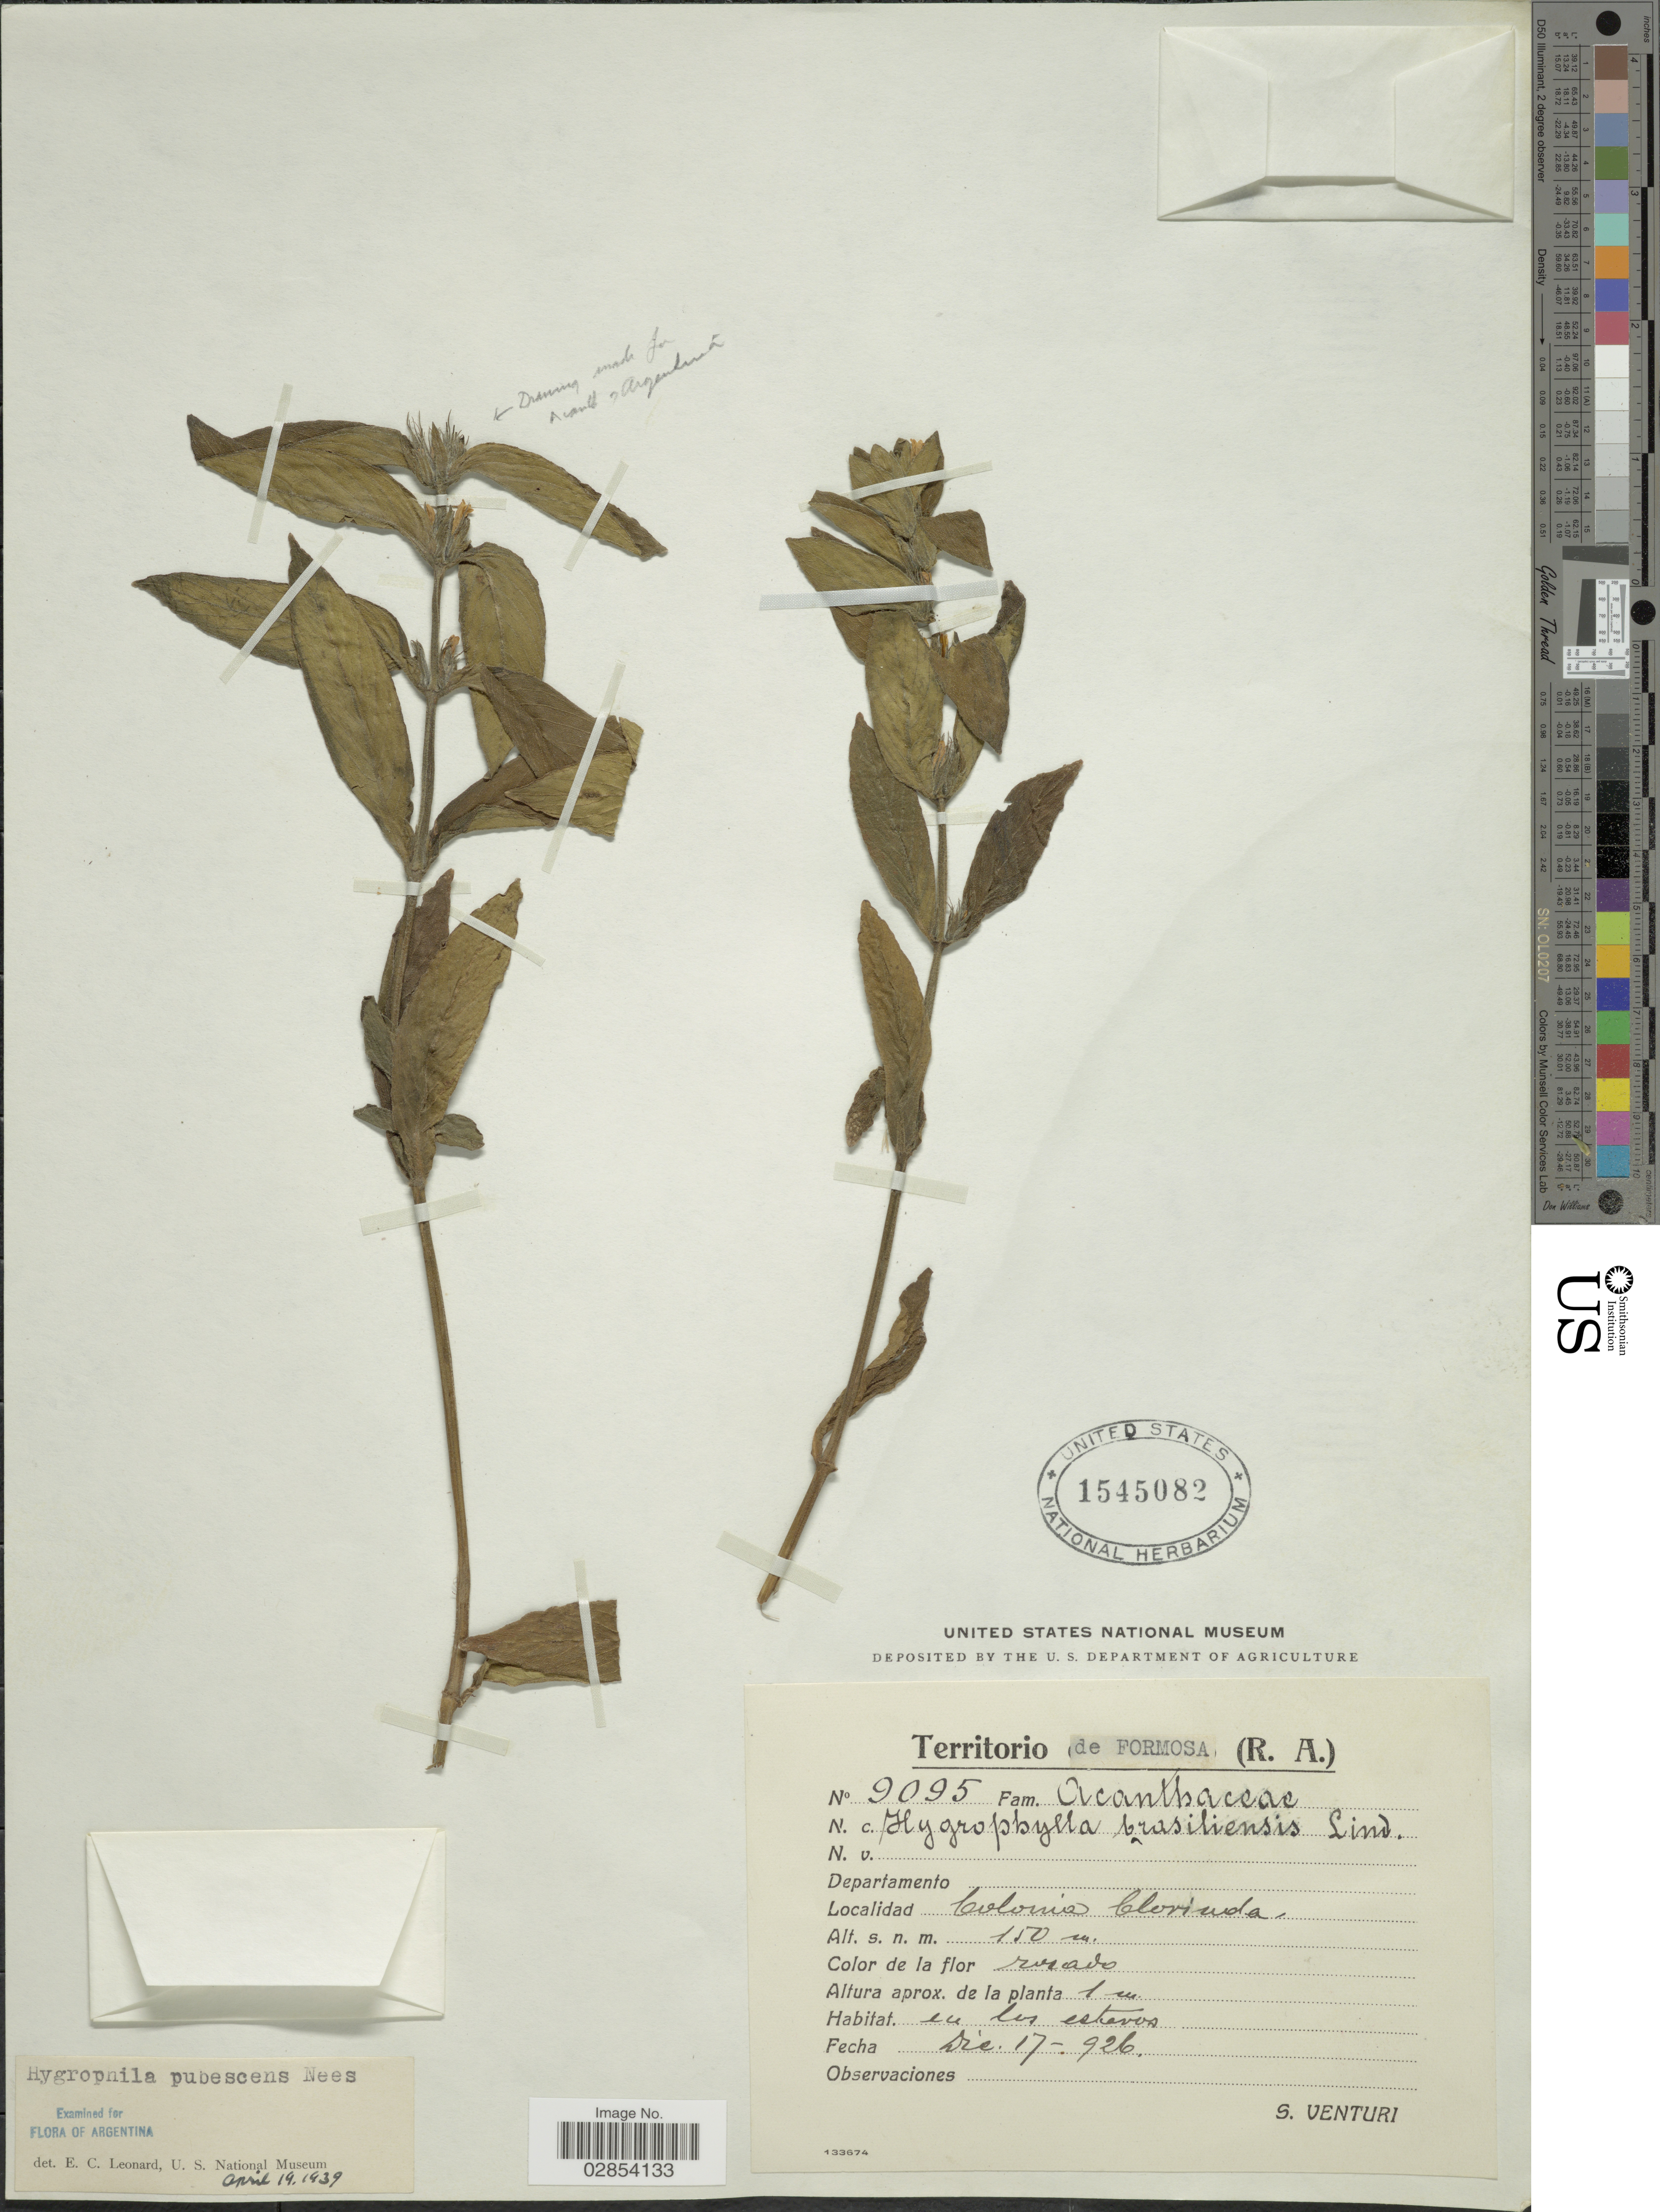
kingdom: Plantae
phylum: Tracheophyta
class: Magnoliopsida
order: Lamiales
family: Acanthaceae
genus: Hygrophila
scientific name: Hygrophila pubescens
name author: Nees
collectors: S. Venturi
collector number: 9095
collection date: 1926-12-17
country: Argentina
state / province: Formosa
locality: Territorio de Formosa. Colonia Clorinda.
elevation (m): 150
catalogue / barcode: US 1545082